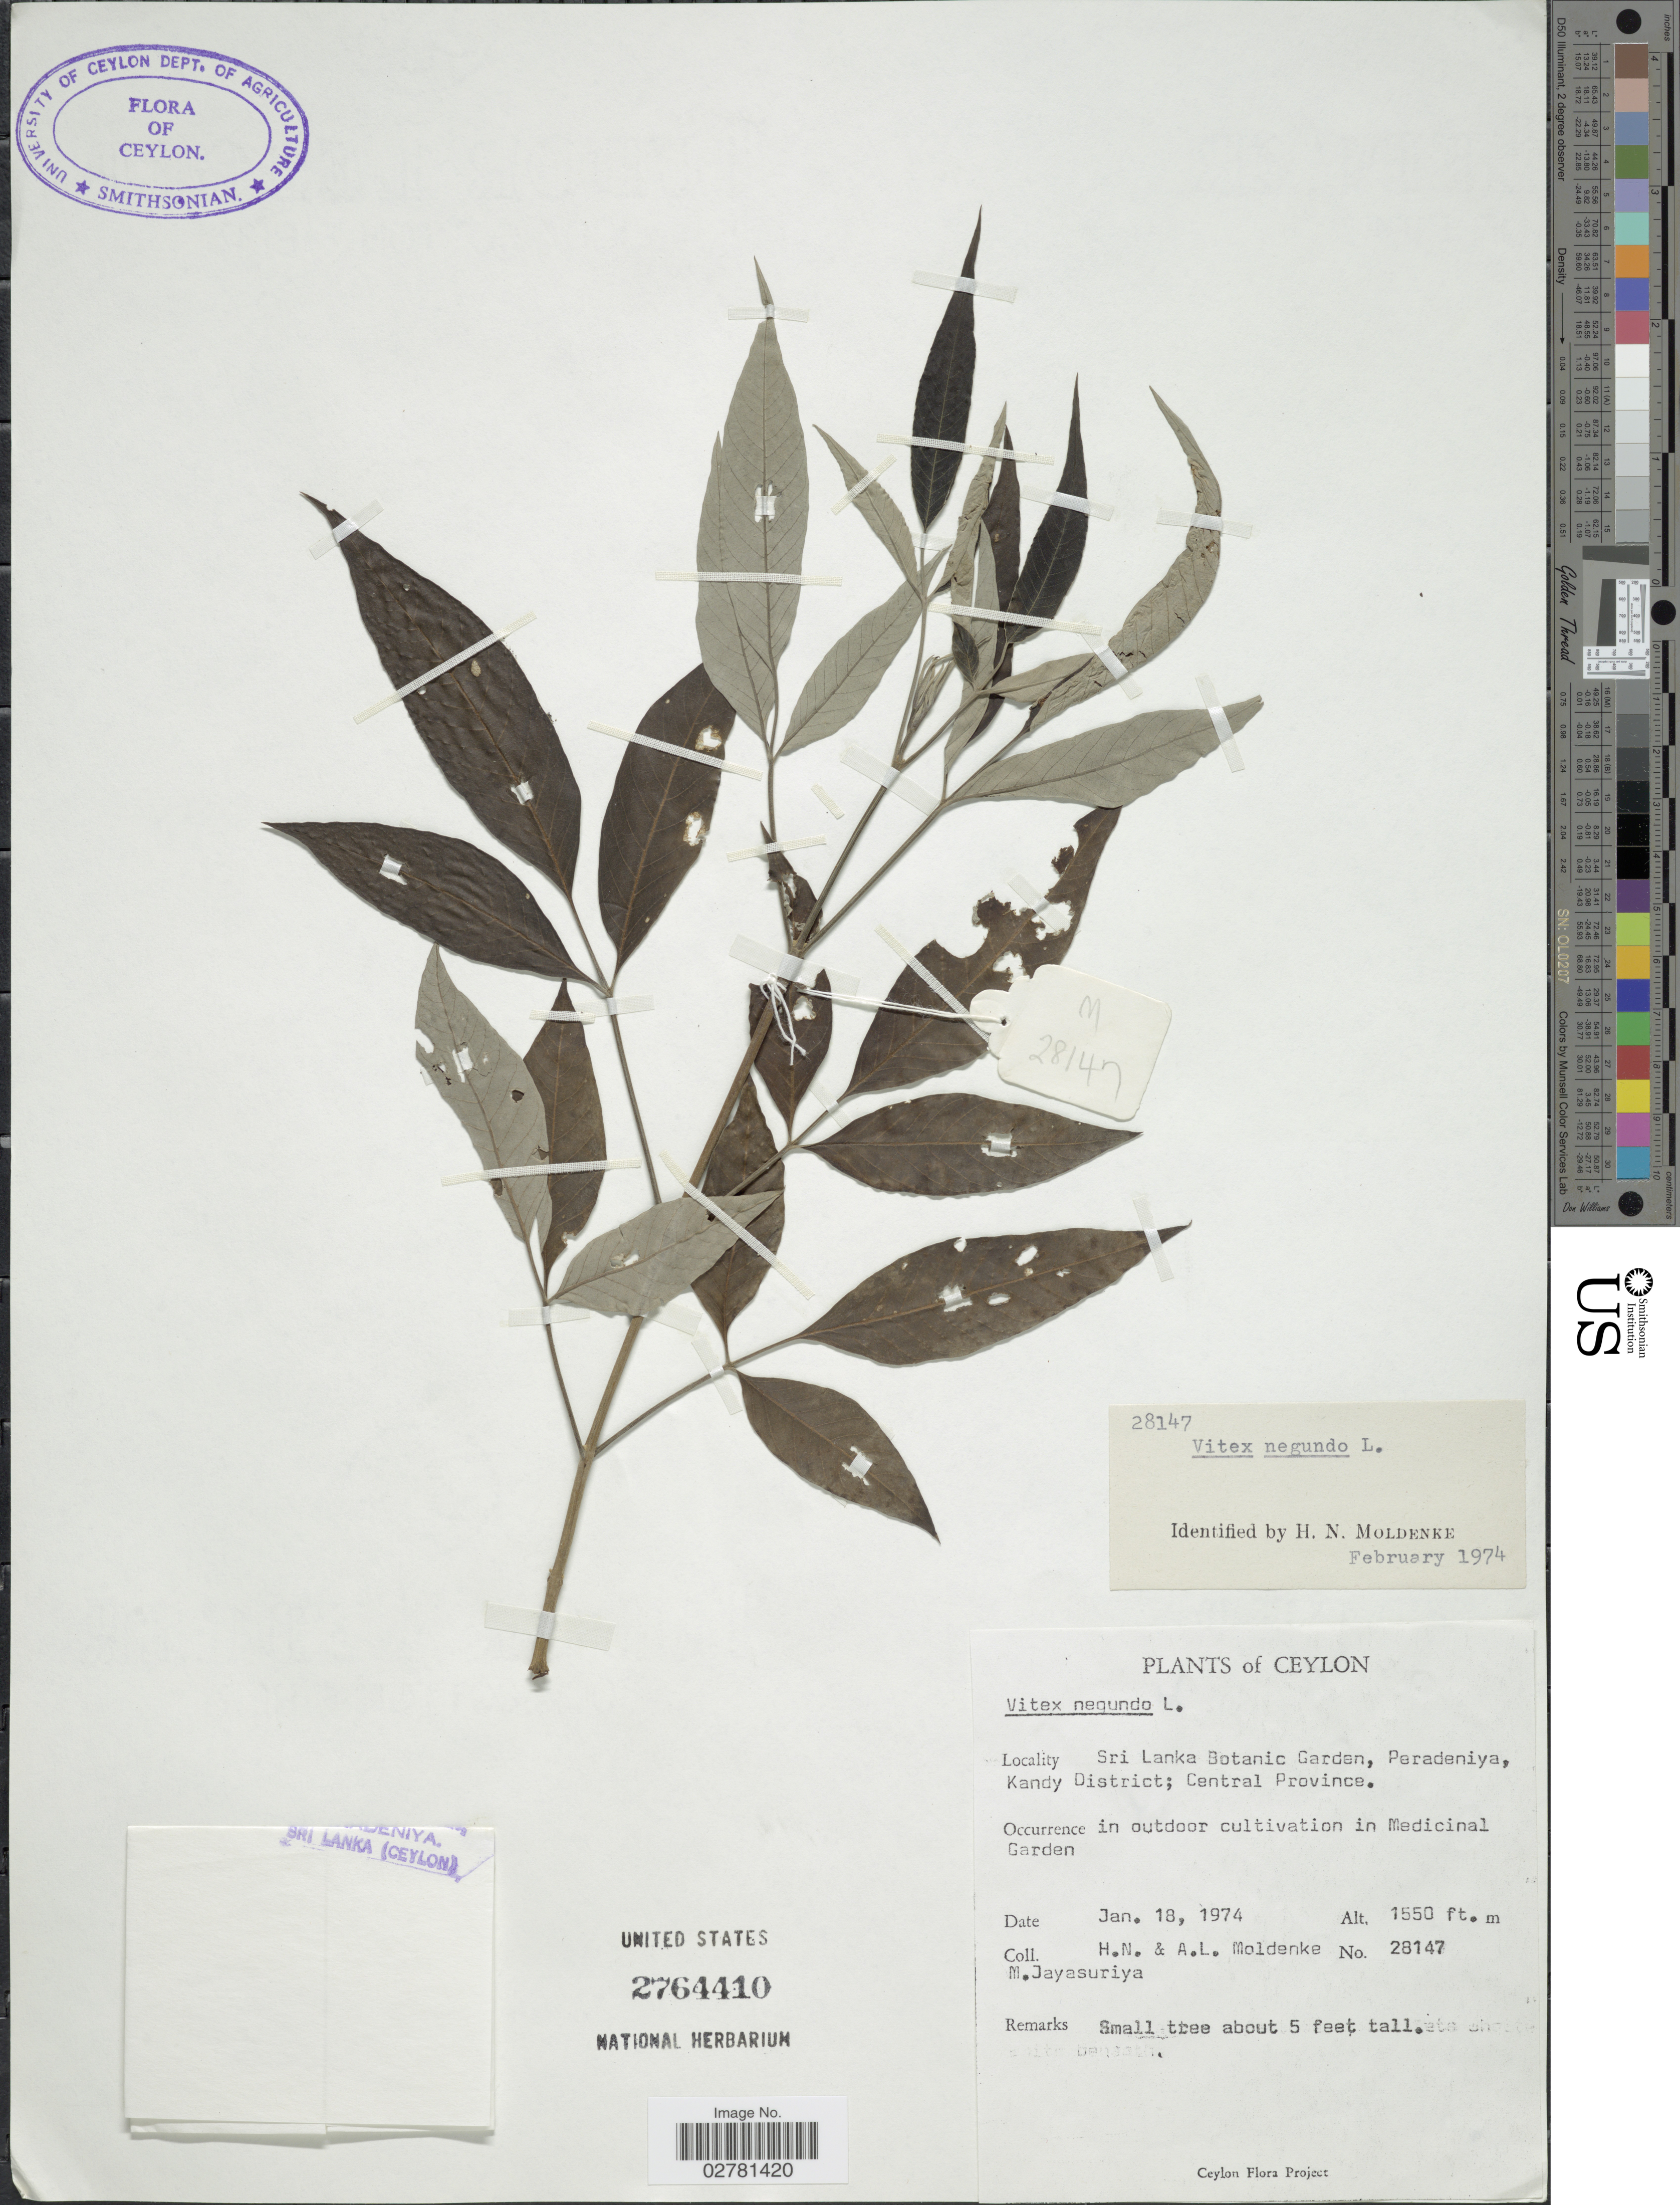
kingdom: Plantae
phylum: Tracheophyta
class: Magnoliopsida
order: Lamiales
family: Lamiaceae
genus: Vitex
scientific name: Vitex negundo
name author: L.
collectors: H. N. Moldenke, A. L. Moldenke & M. Jayasuriya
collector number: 28147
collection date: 1974-01-18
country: Sri Lanka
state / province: Central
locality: Ceylon. Sri Lanka Botanic Garden, Peradeniya, Kandy District. In Medicinal Garden.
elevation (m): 472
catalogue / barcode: US 2764410